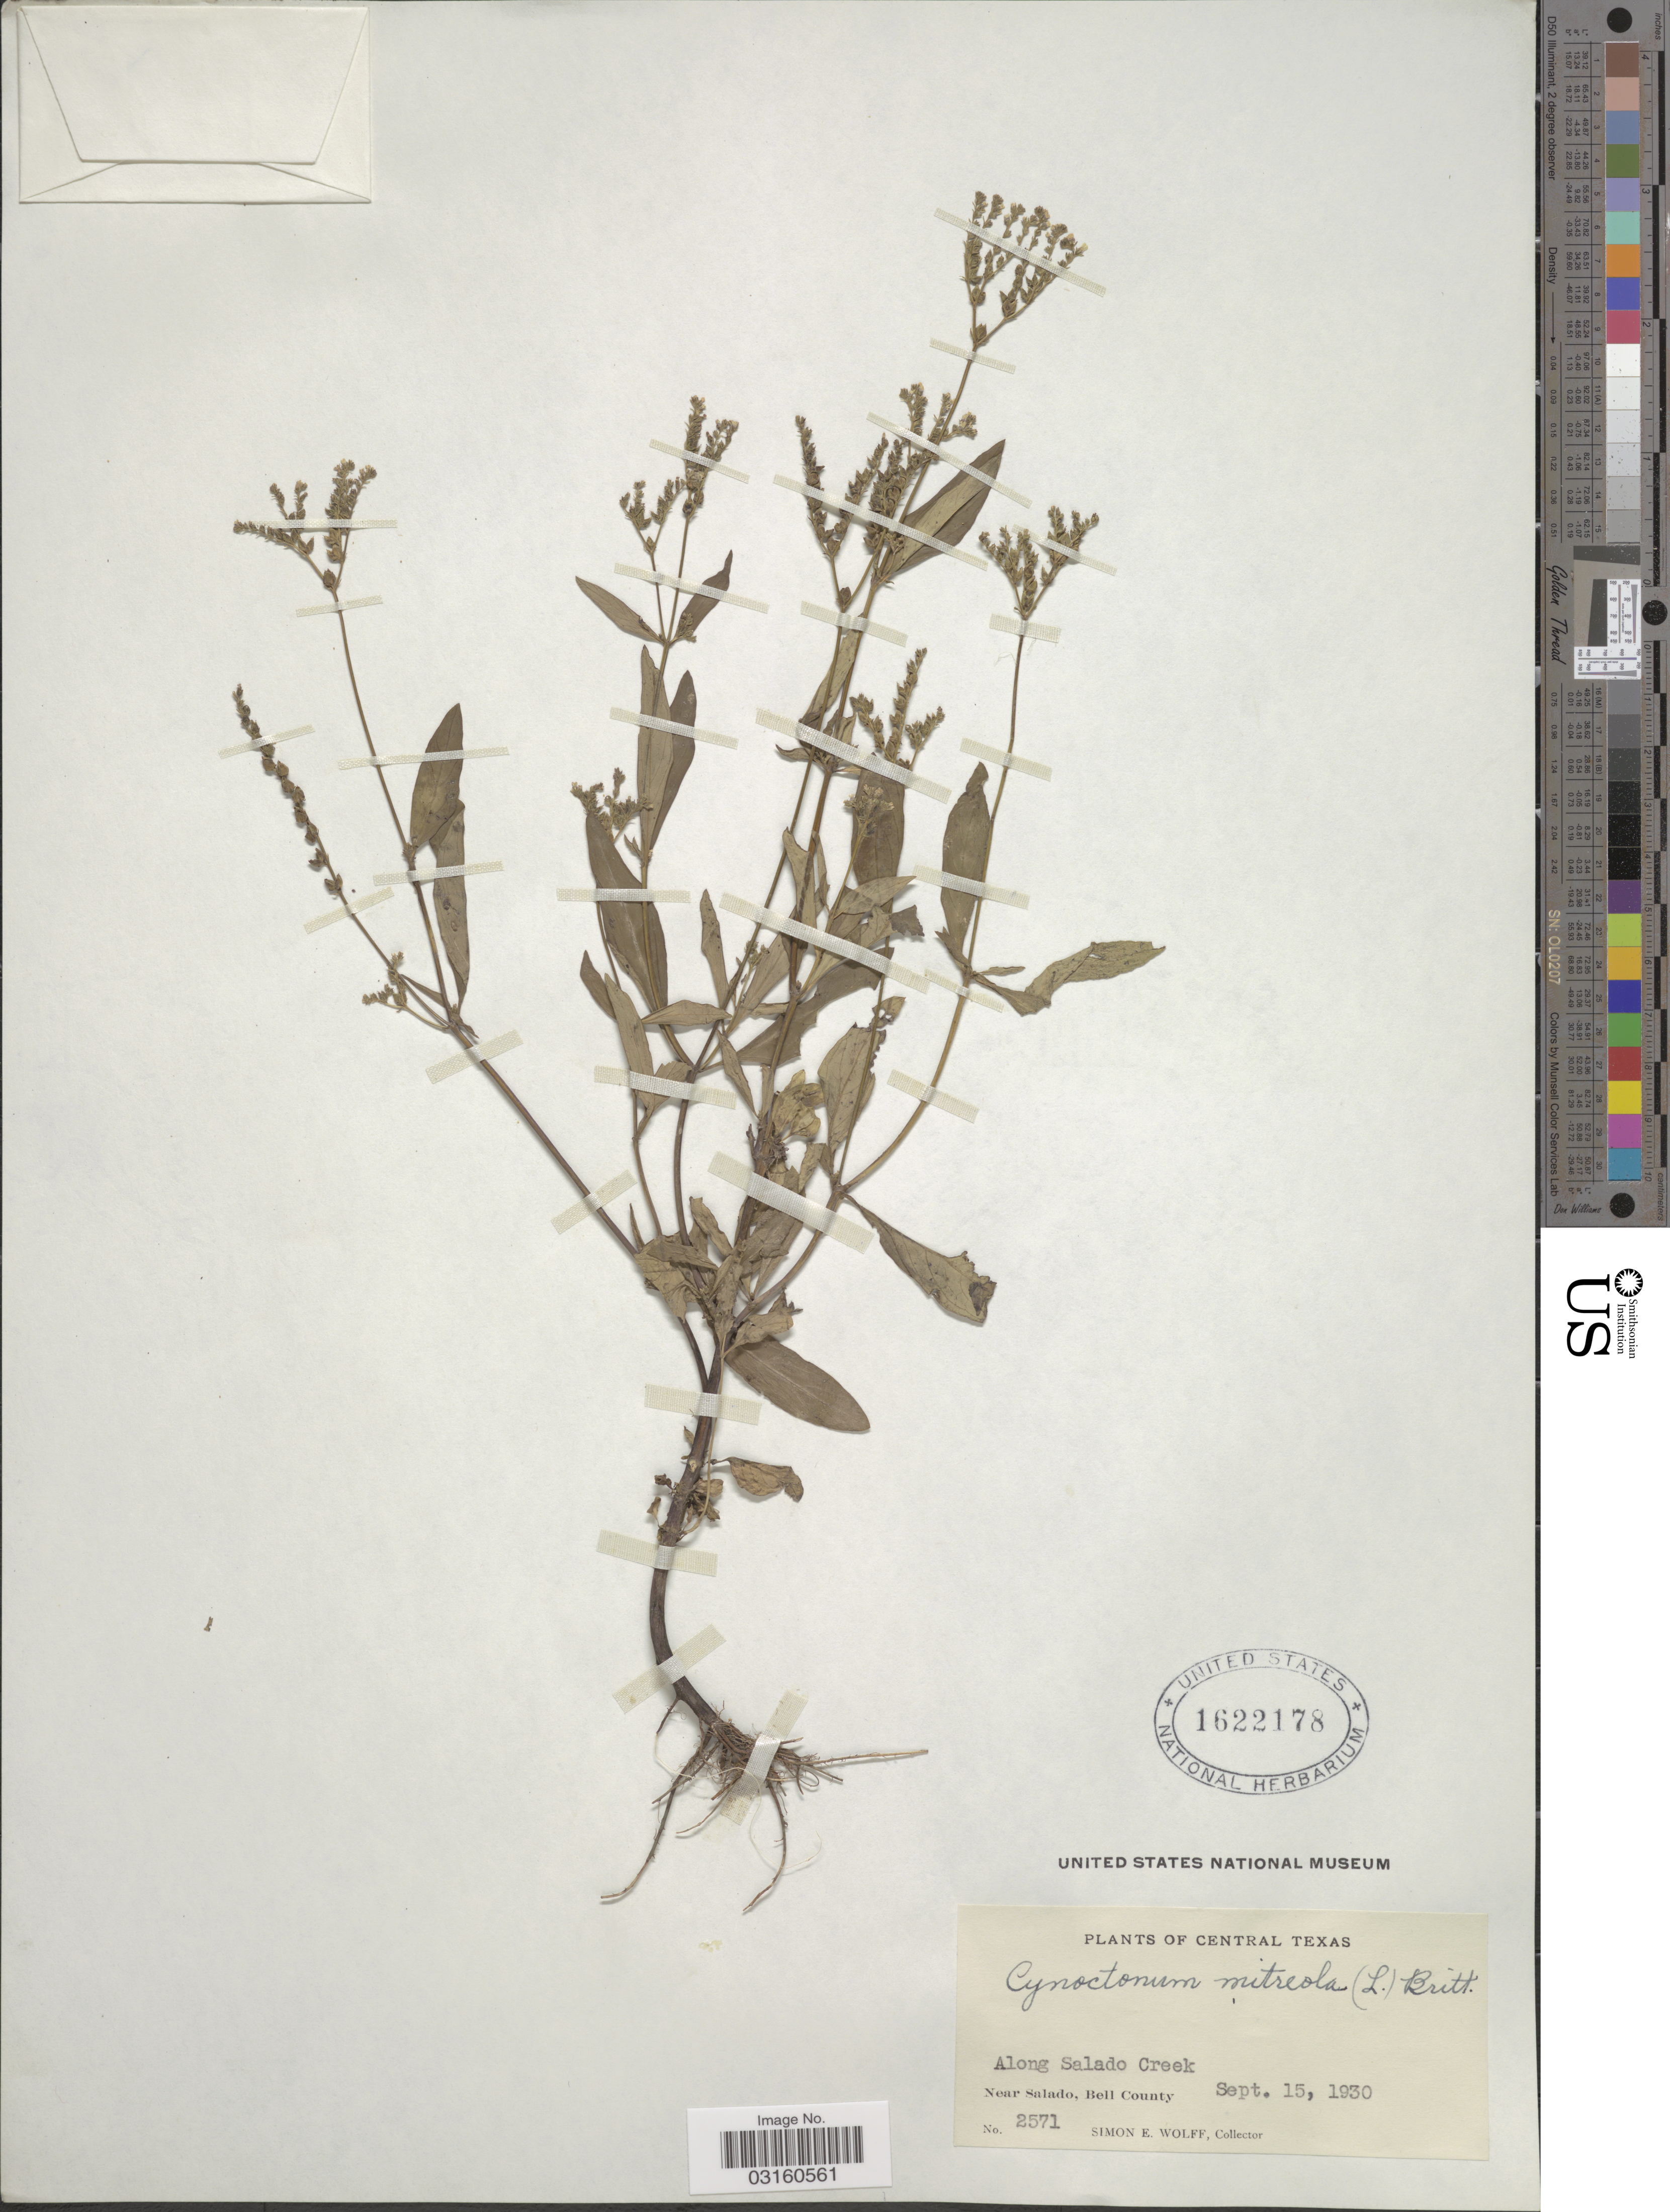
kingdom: Plantae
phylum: Tracheophyta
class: Magnoliopsida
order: Gentianales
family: Loganiaceae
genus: Mitreola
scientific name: Mitreola petiolata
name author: (J.F. Gmel.) Torr. & A. Gray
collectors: S. E. Wolff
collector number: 2571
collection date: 1930-09-15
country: United States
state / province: Texas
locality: Central Texas. Along Salado Creek. Near Salado, Bell County.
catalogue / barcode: US 1622178